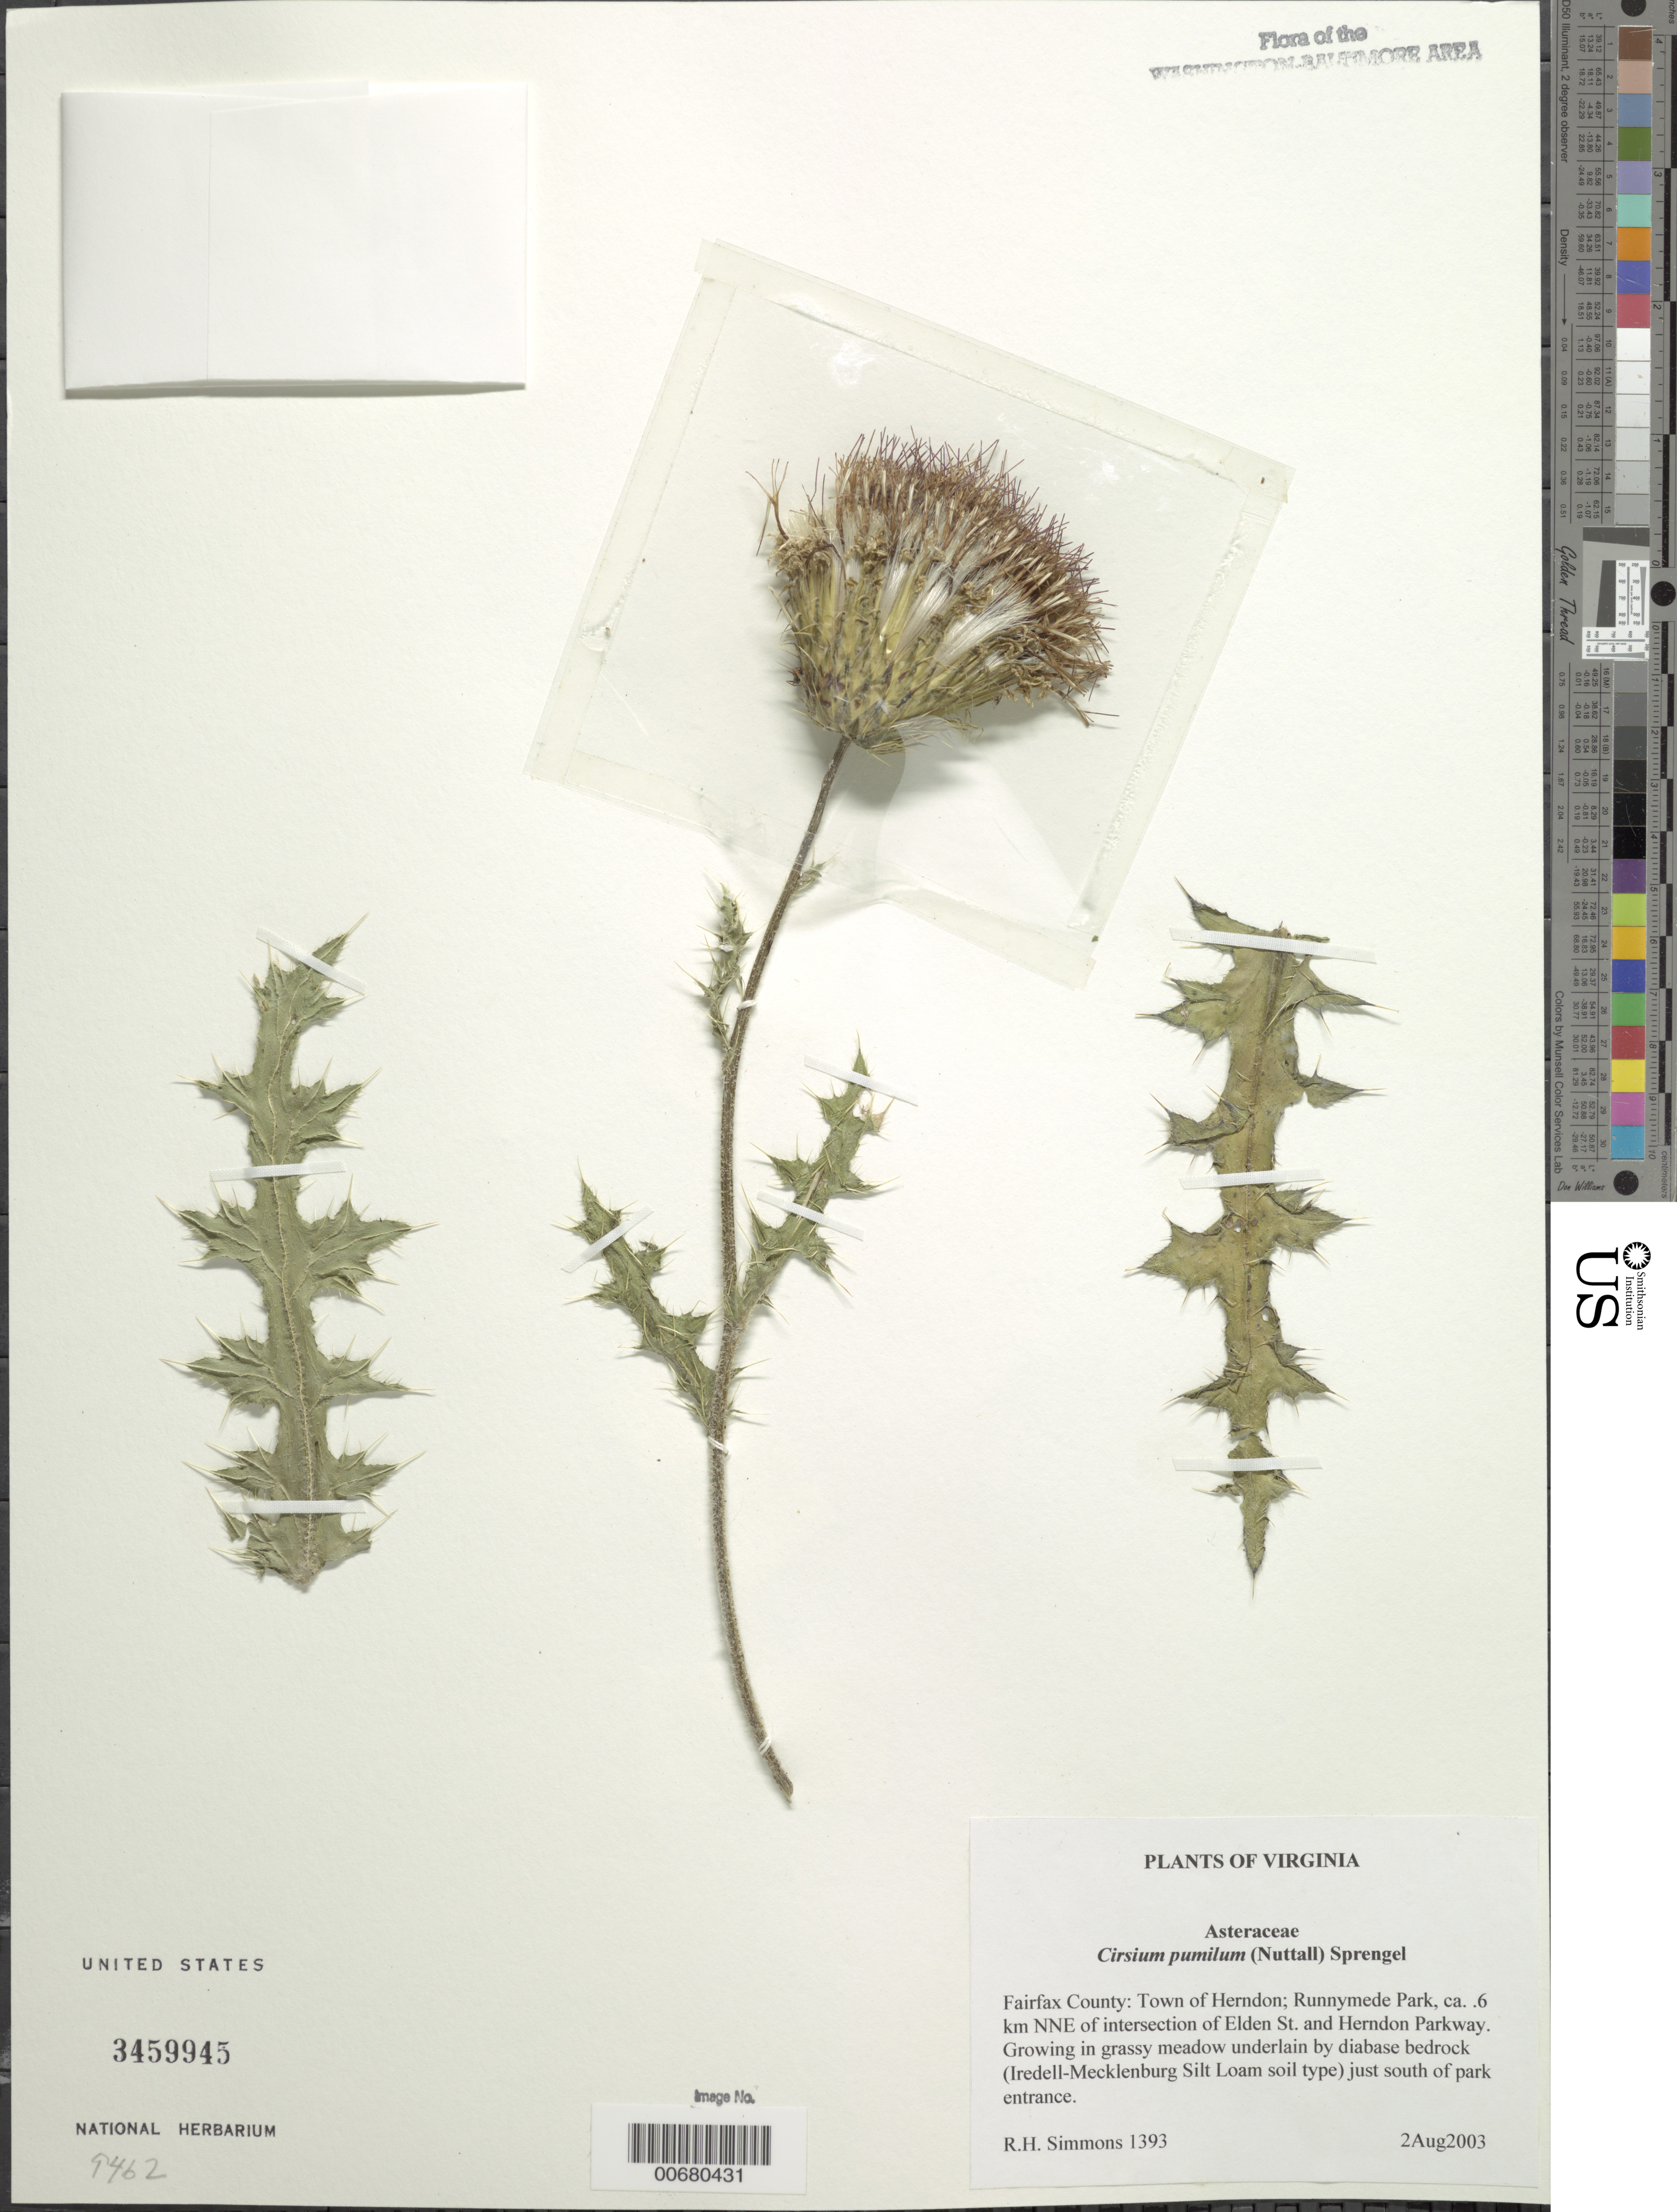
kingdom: Plantae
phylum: Tracheophyta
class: Magnoliopsida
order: Asterales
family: Asteraceae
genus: Cirsium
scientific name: Cirsium pumilum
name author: (Nutt.) Spreng.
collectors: R. H. Simmons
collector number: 1393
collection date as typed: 02 Aug 2003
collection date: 2003-08-02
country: United States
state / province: Virginia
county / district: Fairfax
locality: Runnymede Park, ca. 0.6 km NNE of intersection of Elden St. and Herndon Parkway.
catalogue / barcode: US 3459945